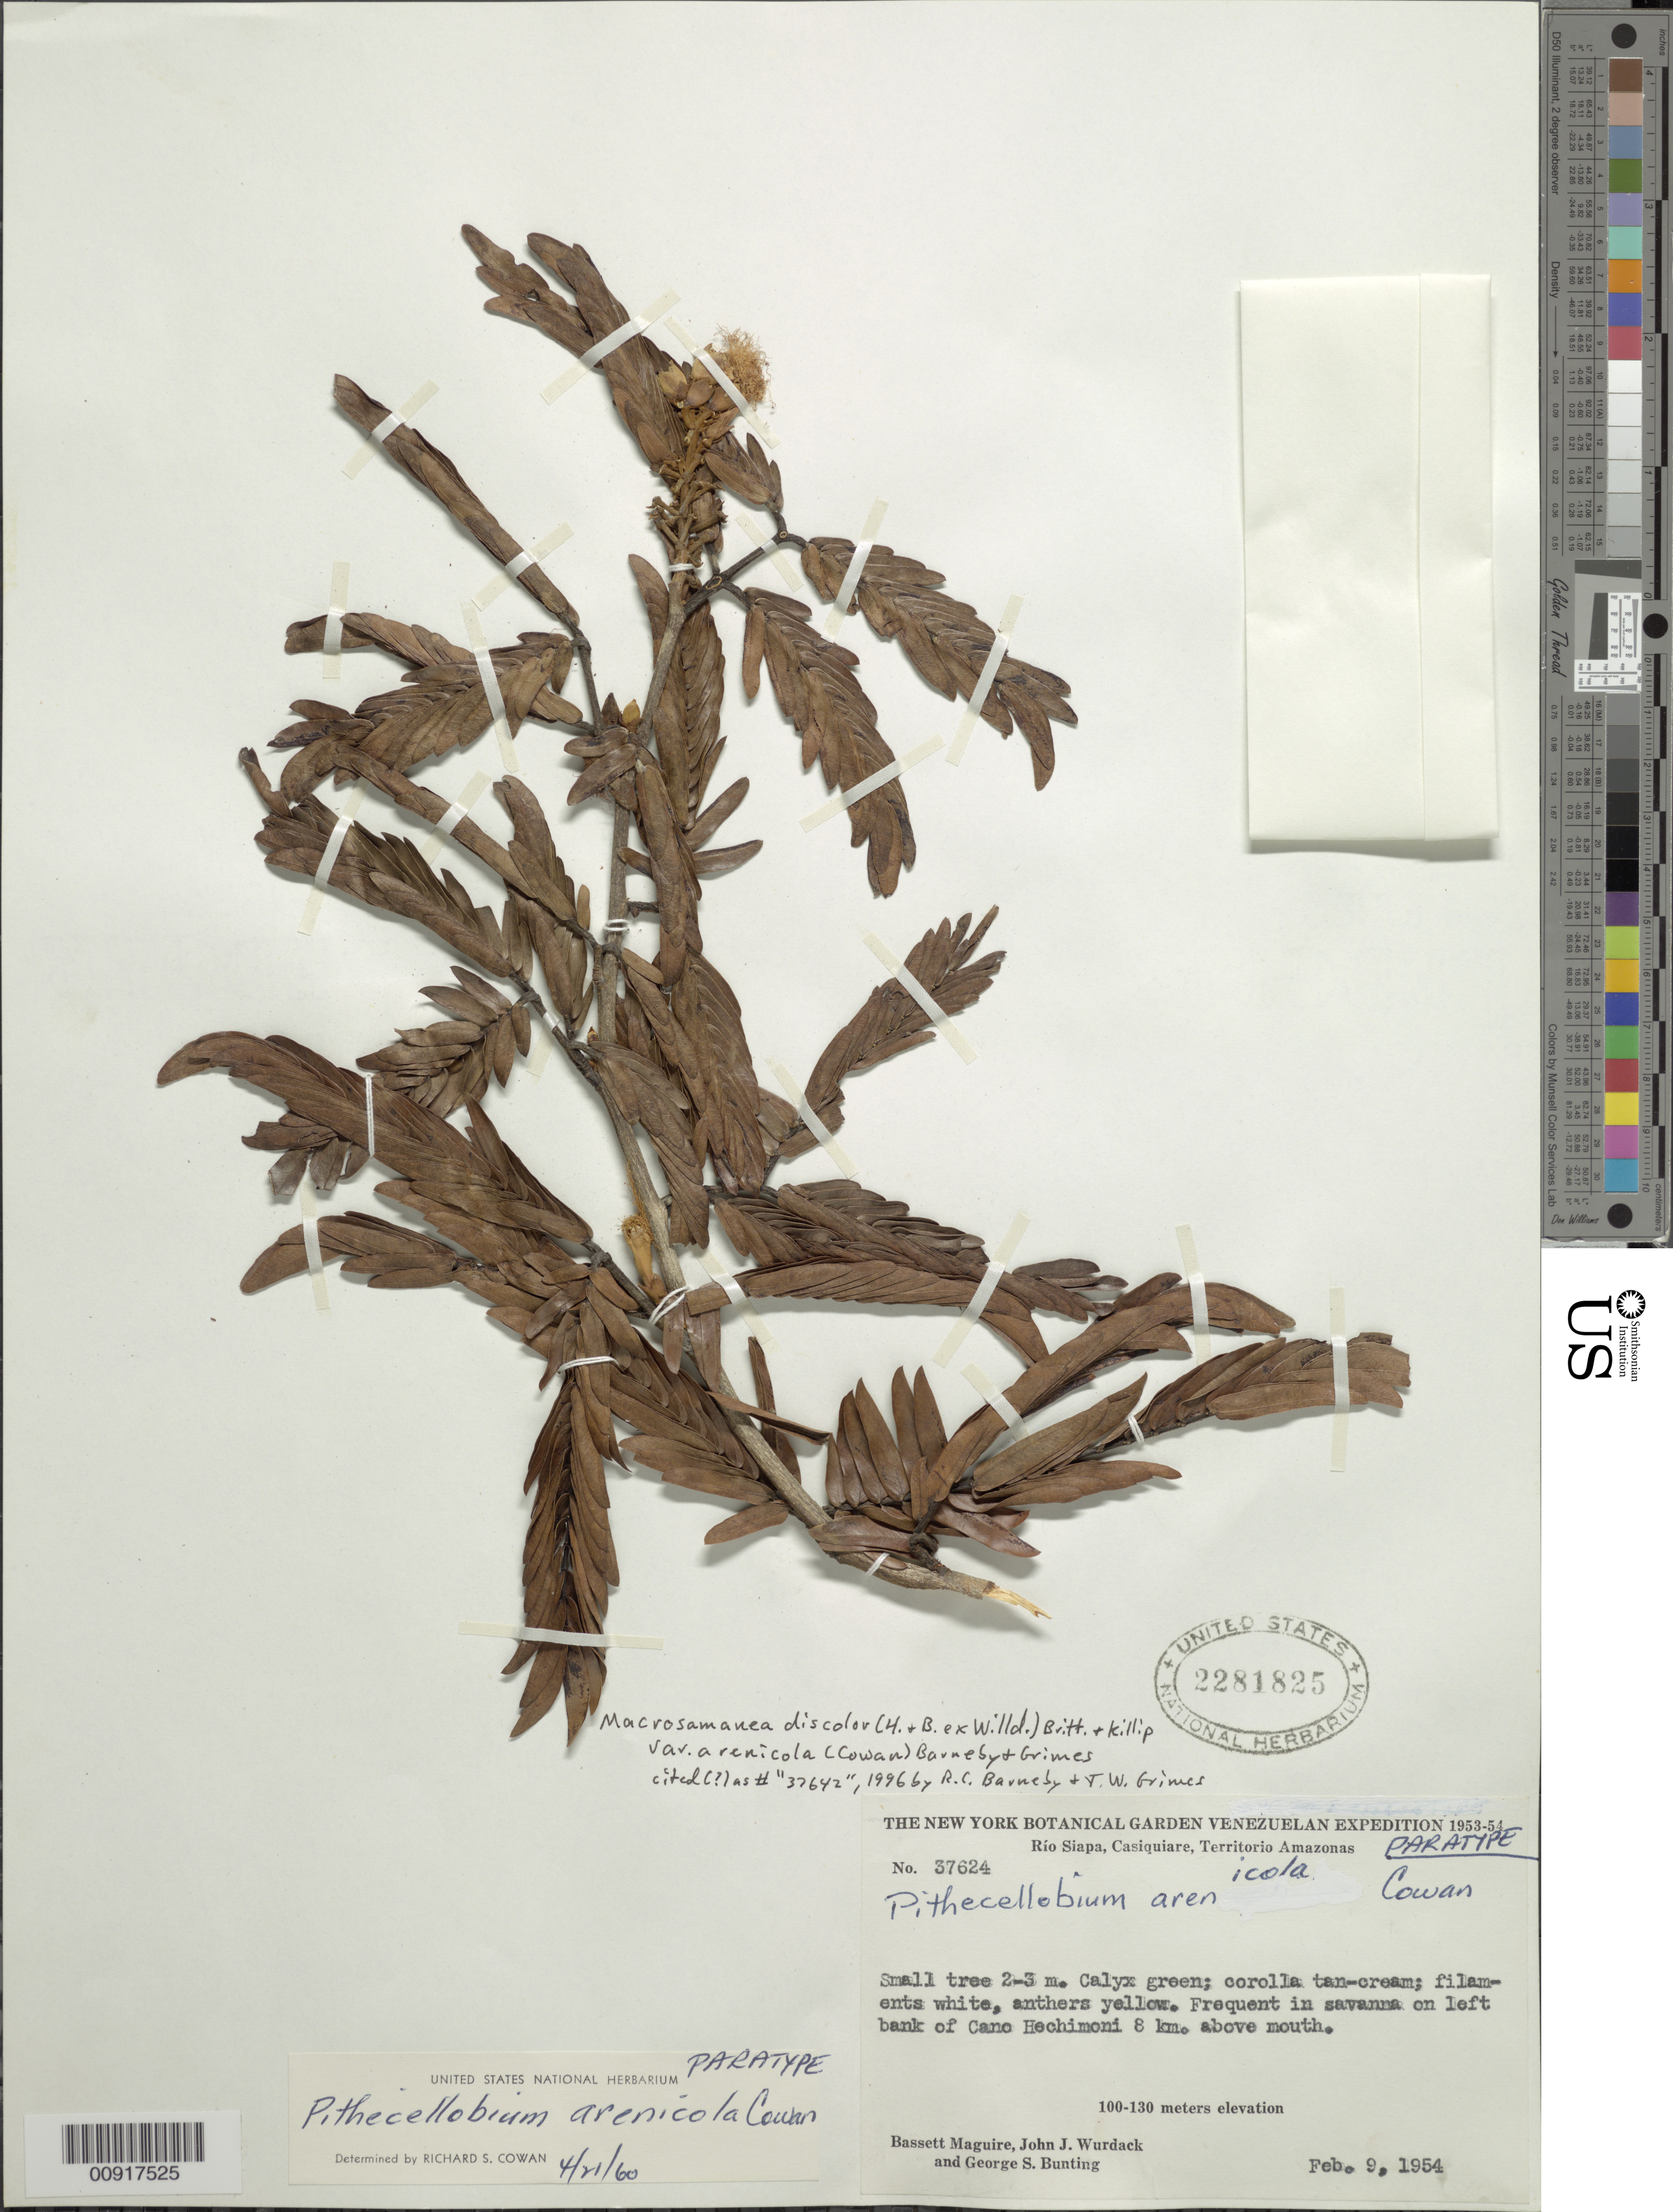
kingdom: Plantae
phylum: Tracheophyta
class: Magnoliopsida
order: Fabales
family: Fabaceae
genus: Macrosamanea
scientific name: Macrosamanea discolor var. arenicola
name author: (R.S. Cowan) Barneby & J.W. Grimes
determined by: Barneby, R. C.; Grimes, J. W.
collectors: B. Maguire, J. J. Wurdack & G. S. Bunting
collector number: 37624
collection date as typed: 9-Feb-54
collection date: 1954-02-09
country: Venezuela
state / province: Amazonas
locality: Río Siapa, Casiquiare, left bank of Caño Hechimoni, 8 km above mouth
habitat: Savanna on bank of caño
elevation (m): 100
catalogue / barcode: US 2281825